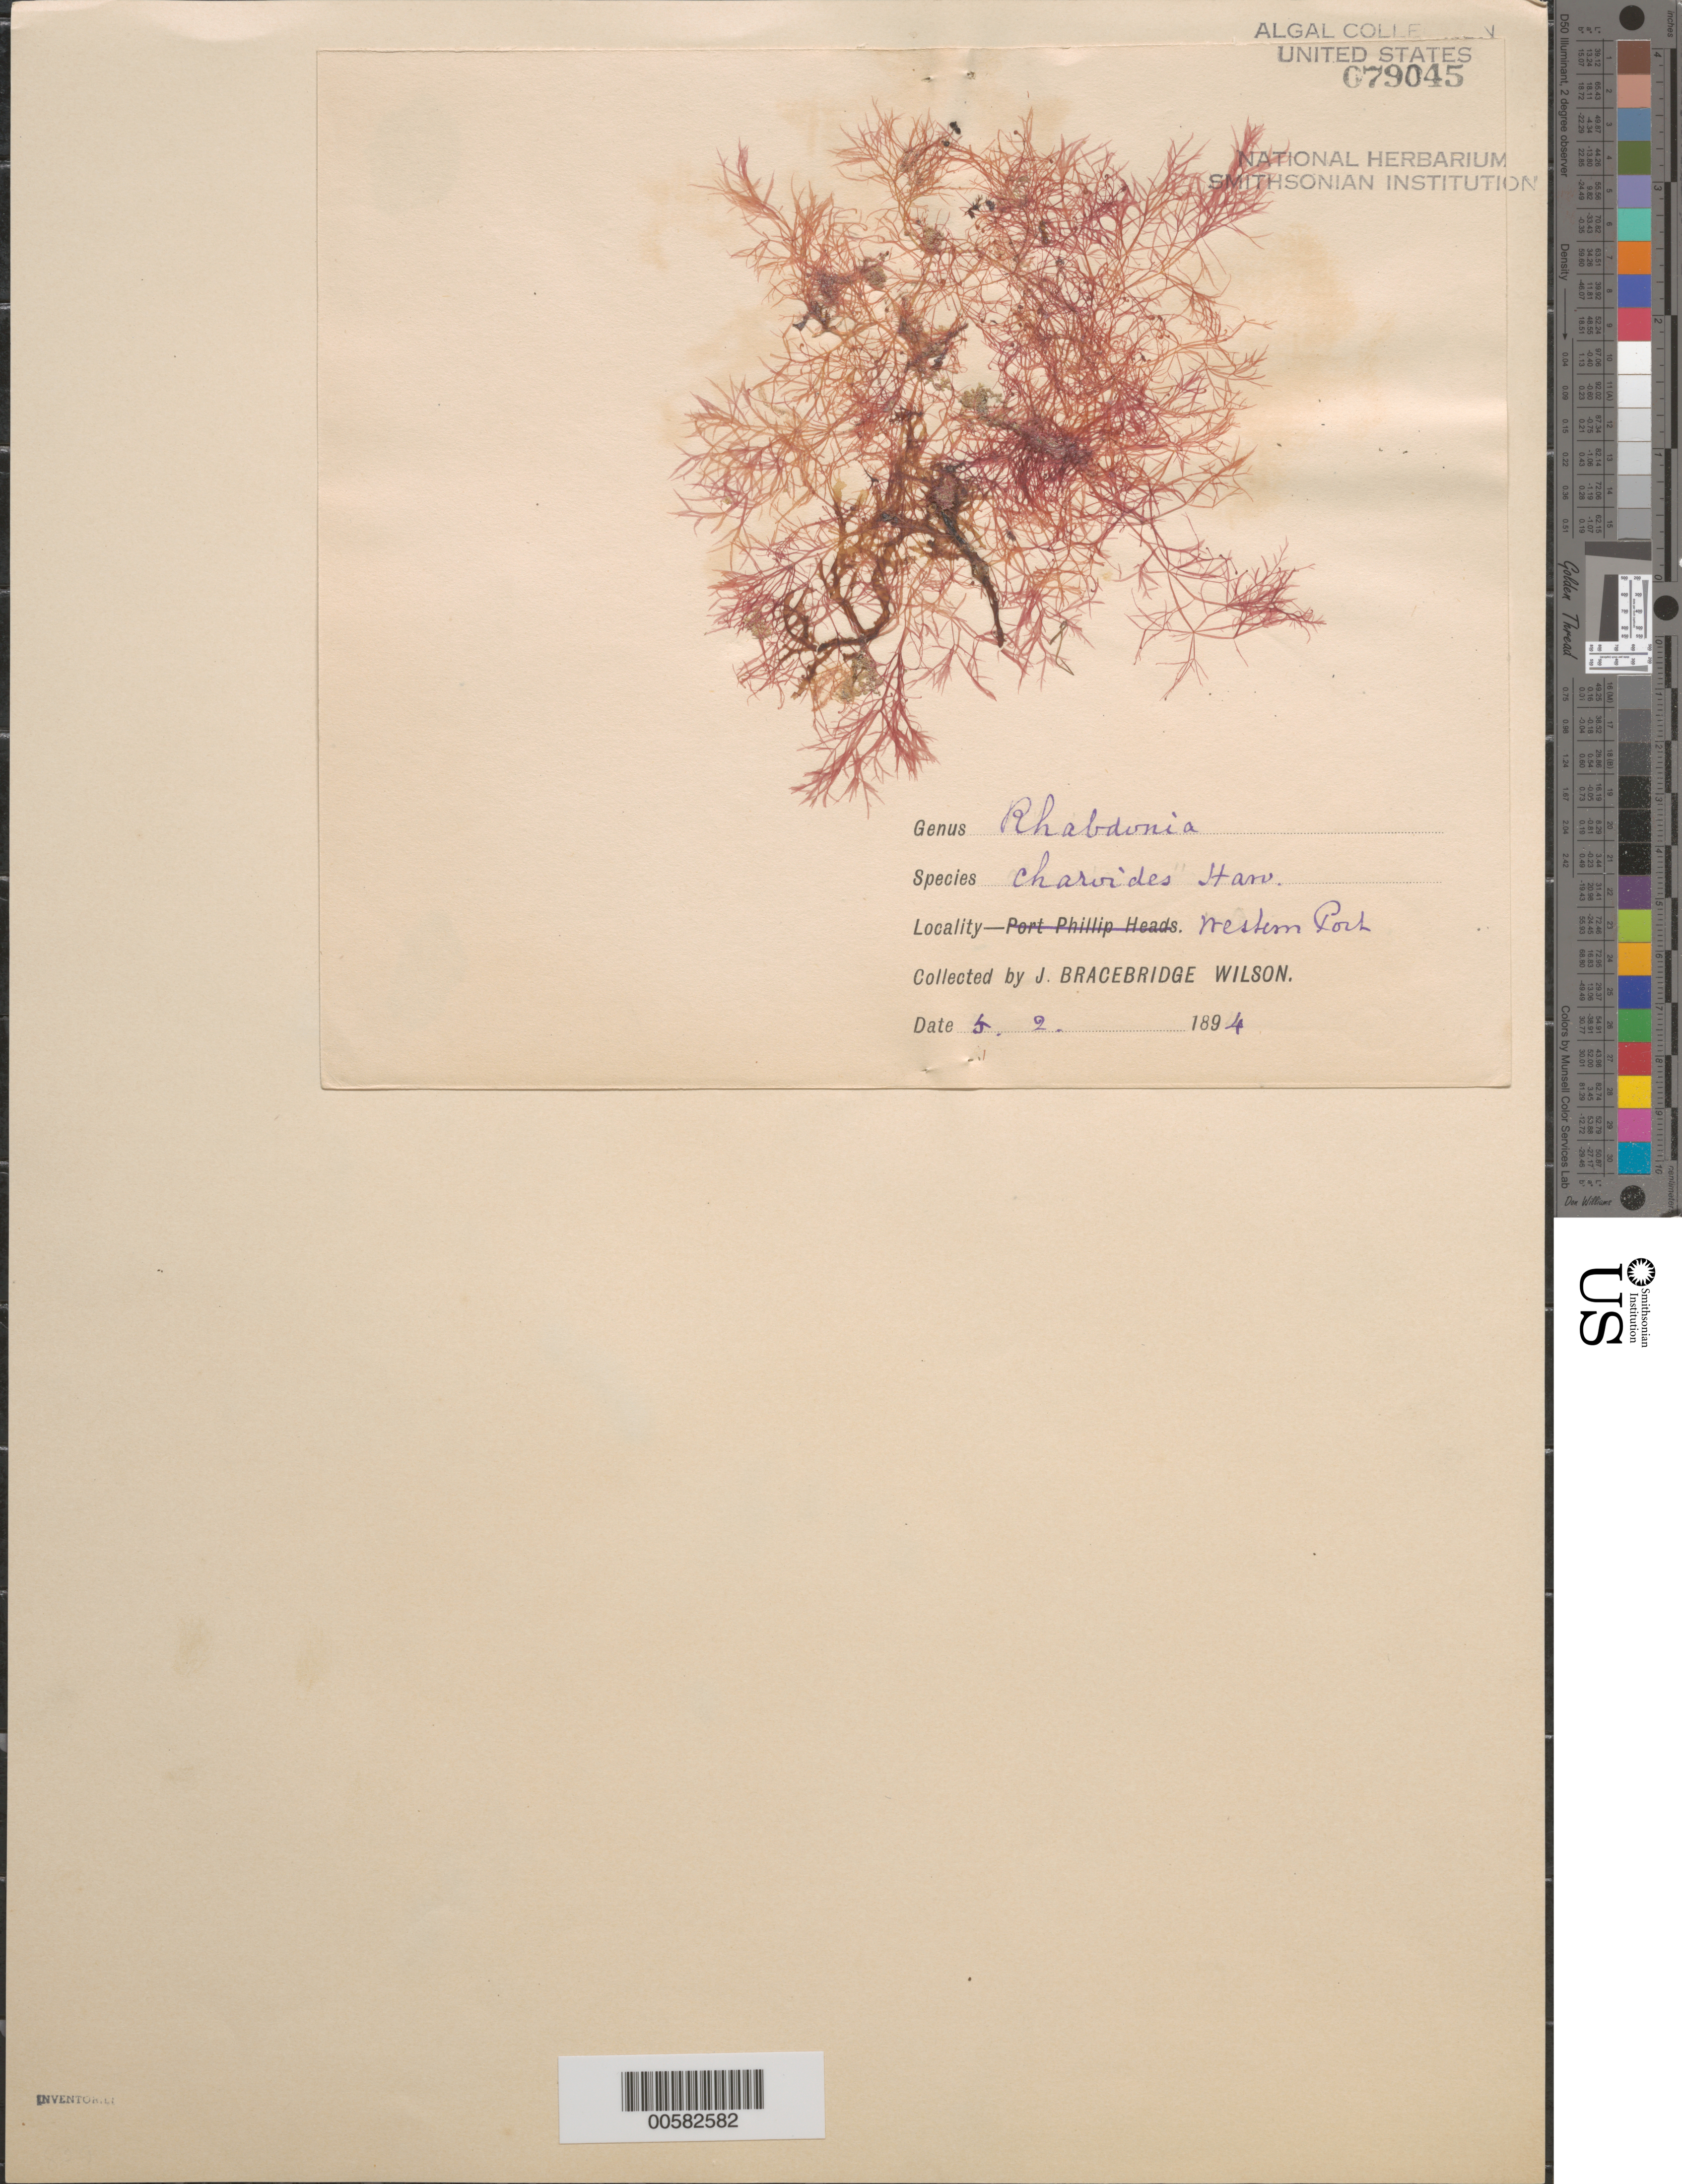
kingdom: Plantae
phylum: Rhodophyta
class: Florideophyceae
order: Gigartinales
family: Cystocloniaceae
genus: Austroclonium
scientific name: Austroclonium charoides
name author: (Harvey) Min-Thein & Womersley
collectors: J. B. Wilson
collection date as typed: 05 Feb 1894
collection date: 1894-02-05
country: Australia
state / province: Victoria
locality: Western Port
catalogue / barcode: US 79045